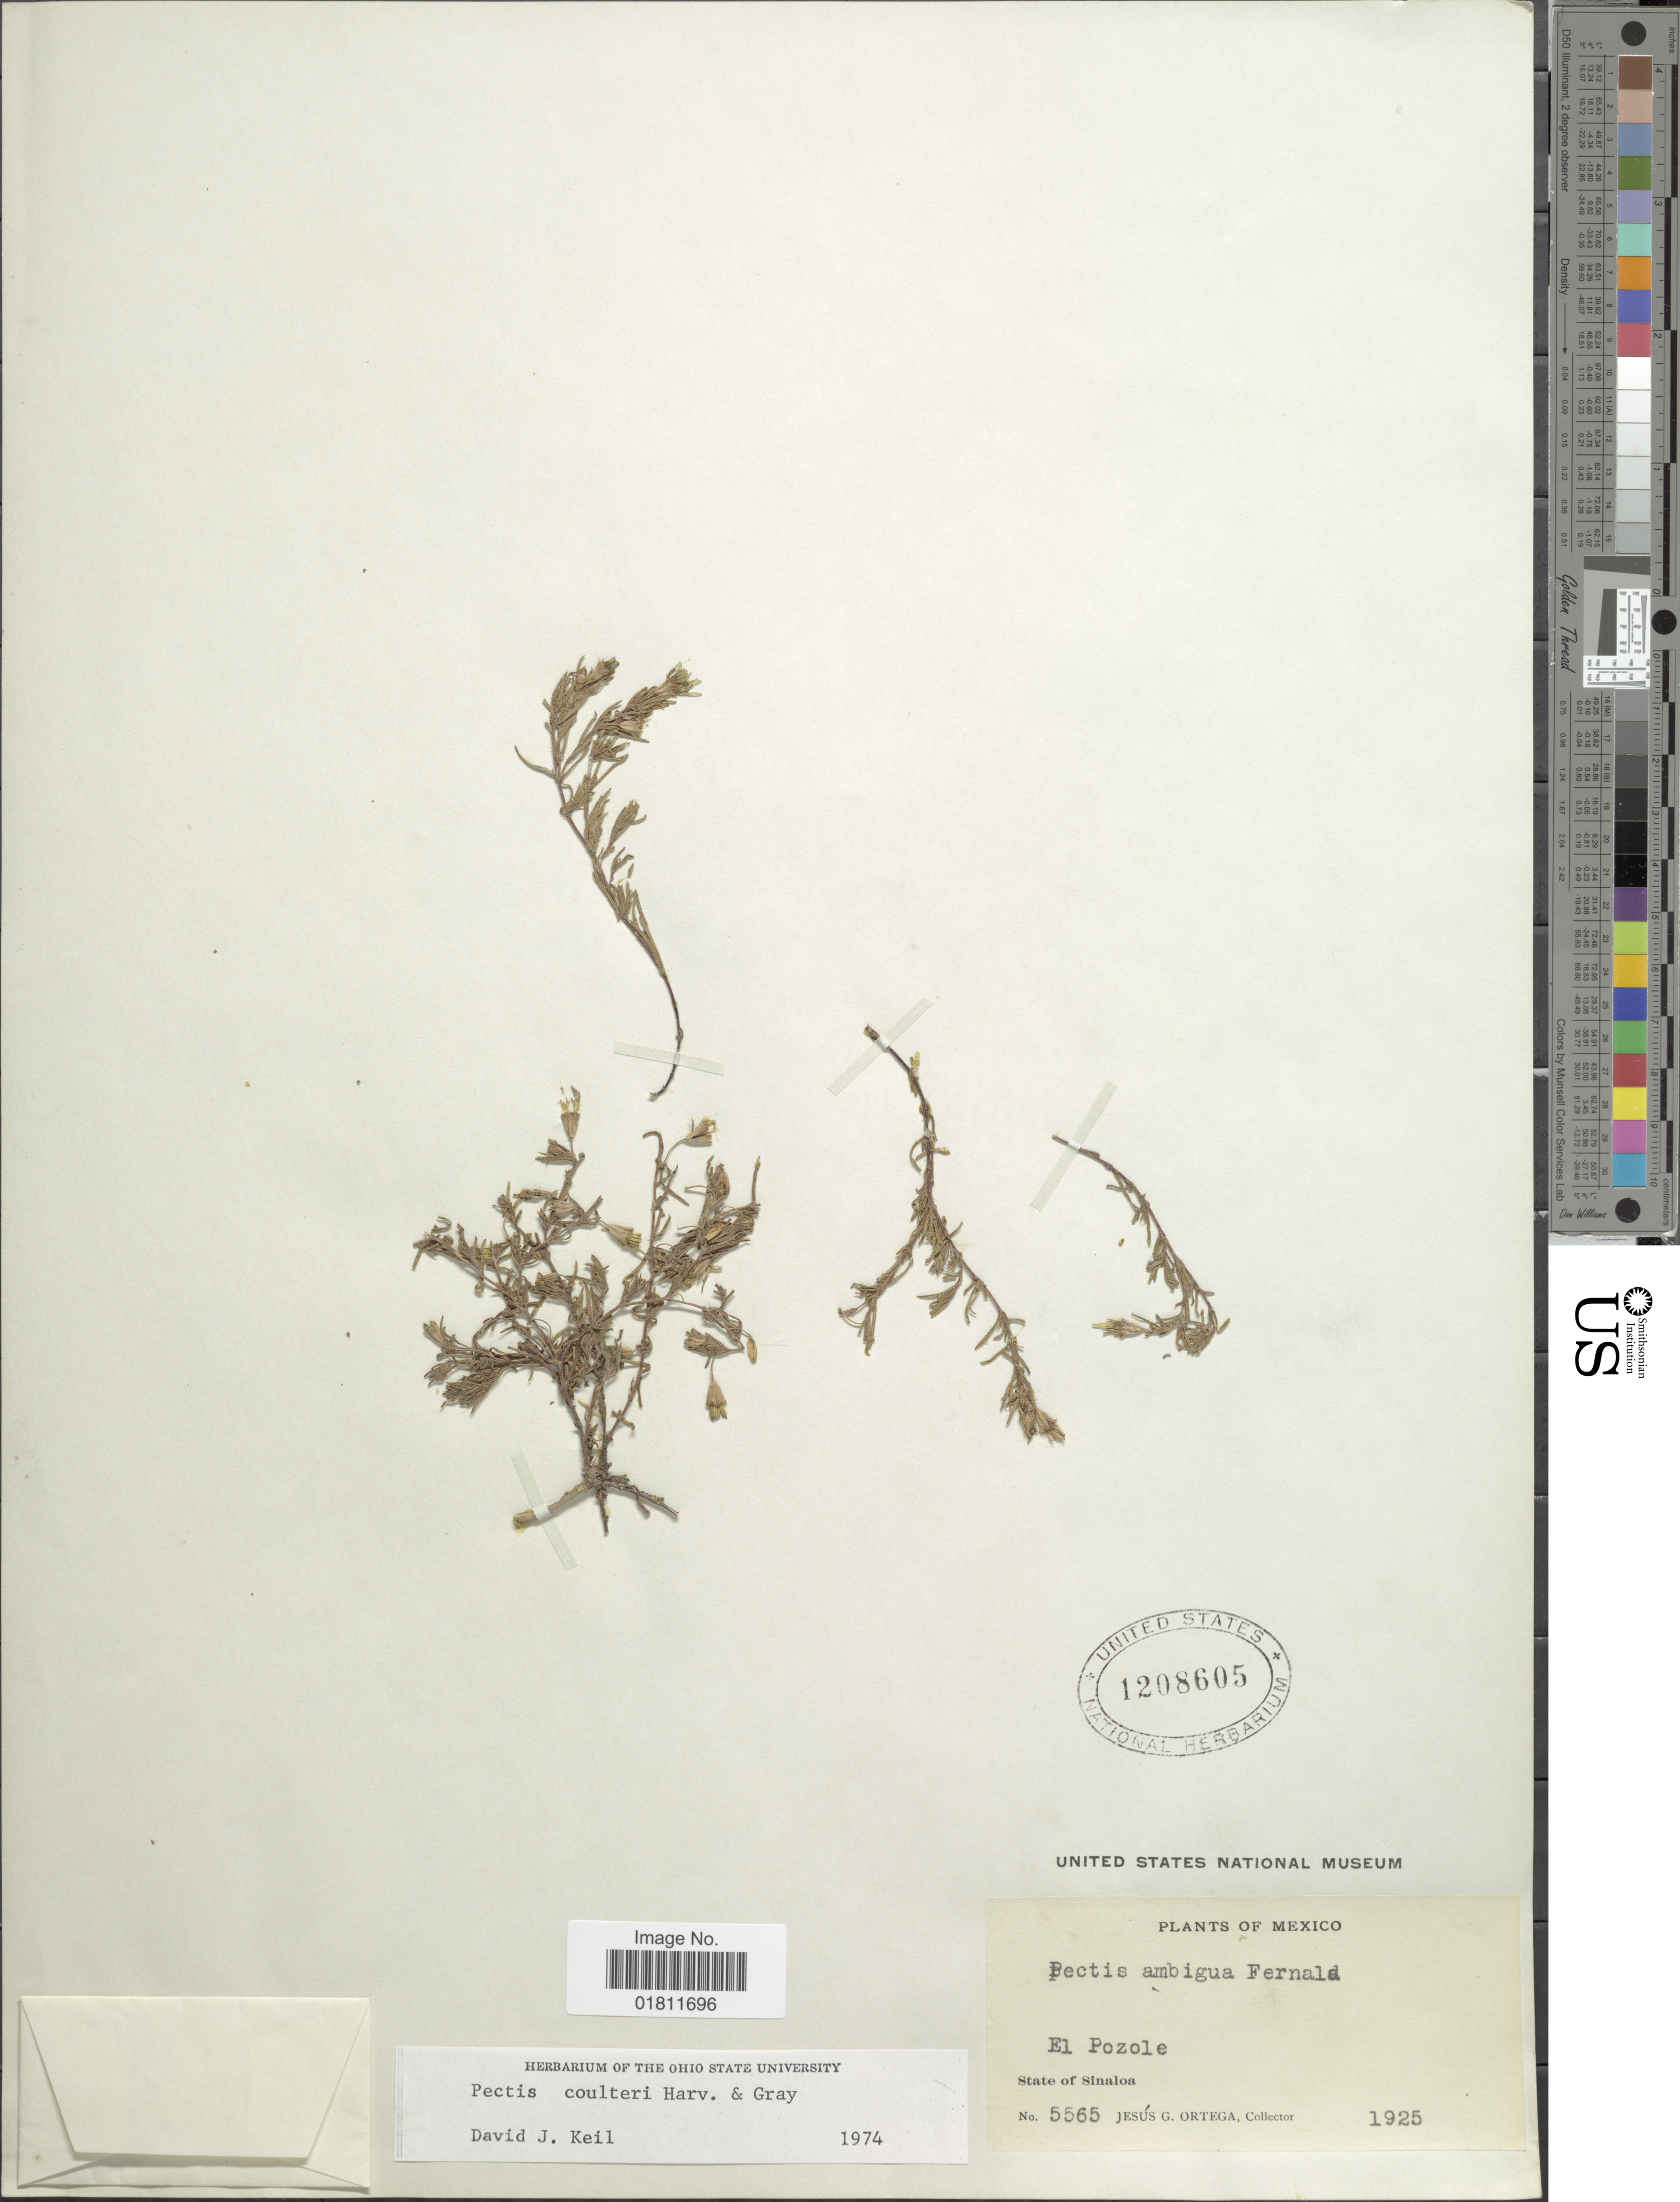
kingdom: Plantae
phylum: Tracheophyta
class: Magnoliopsida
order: Asterales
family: Asteraceae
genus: Pectis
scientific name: Pectis coulteri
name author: Harv. & A. Gray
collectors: J. Ortega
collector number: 5565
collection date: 1925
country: Mexico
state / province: Sinaloa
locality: El Pozole, State of Sinaloa.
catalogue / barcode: US 1208605